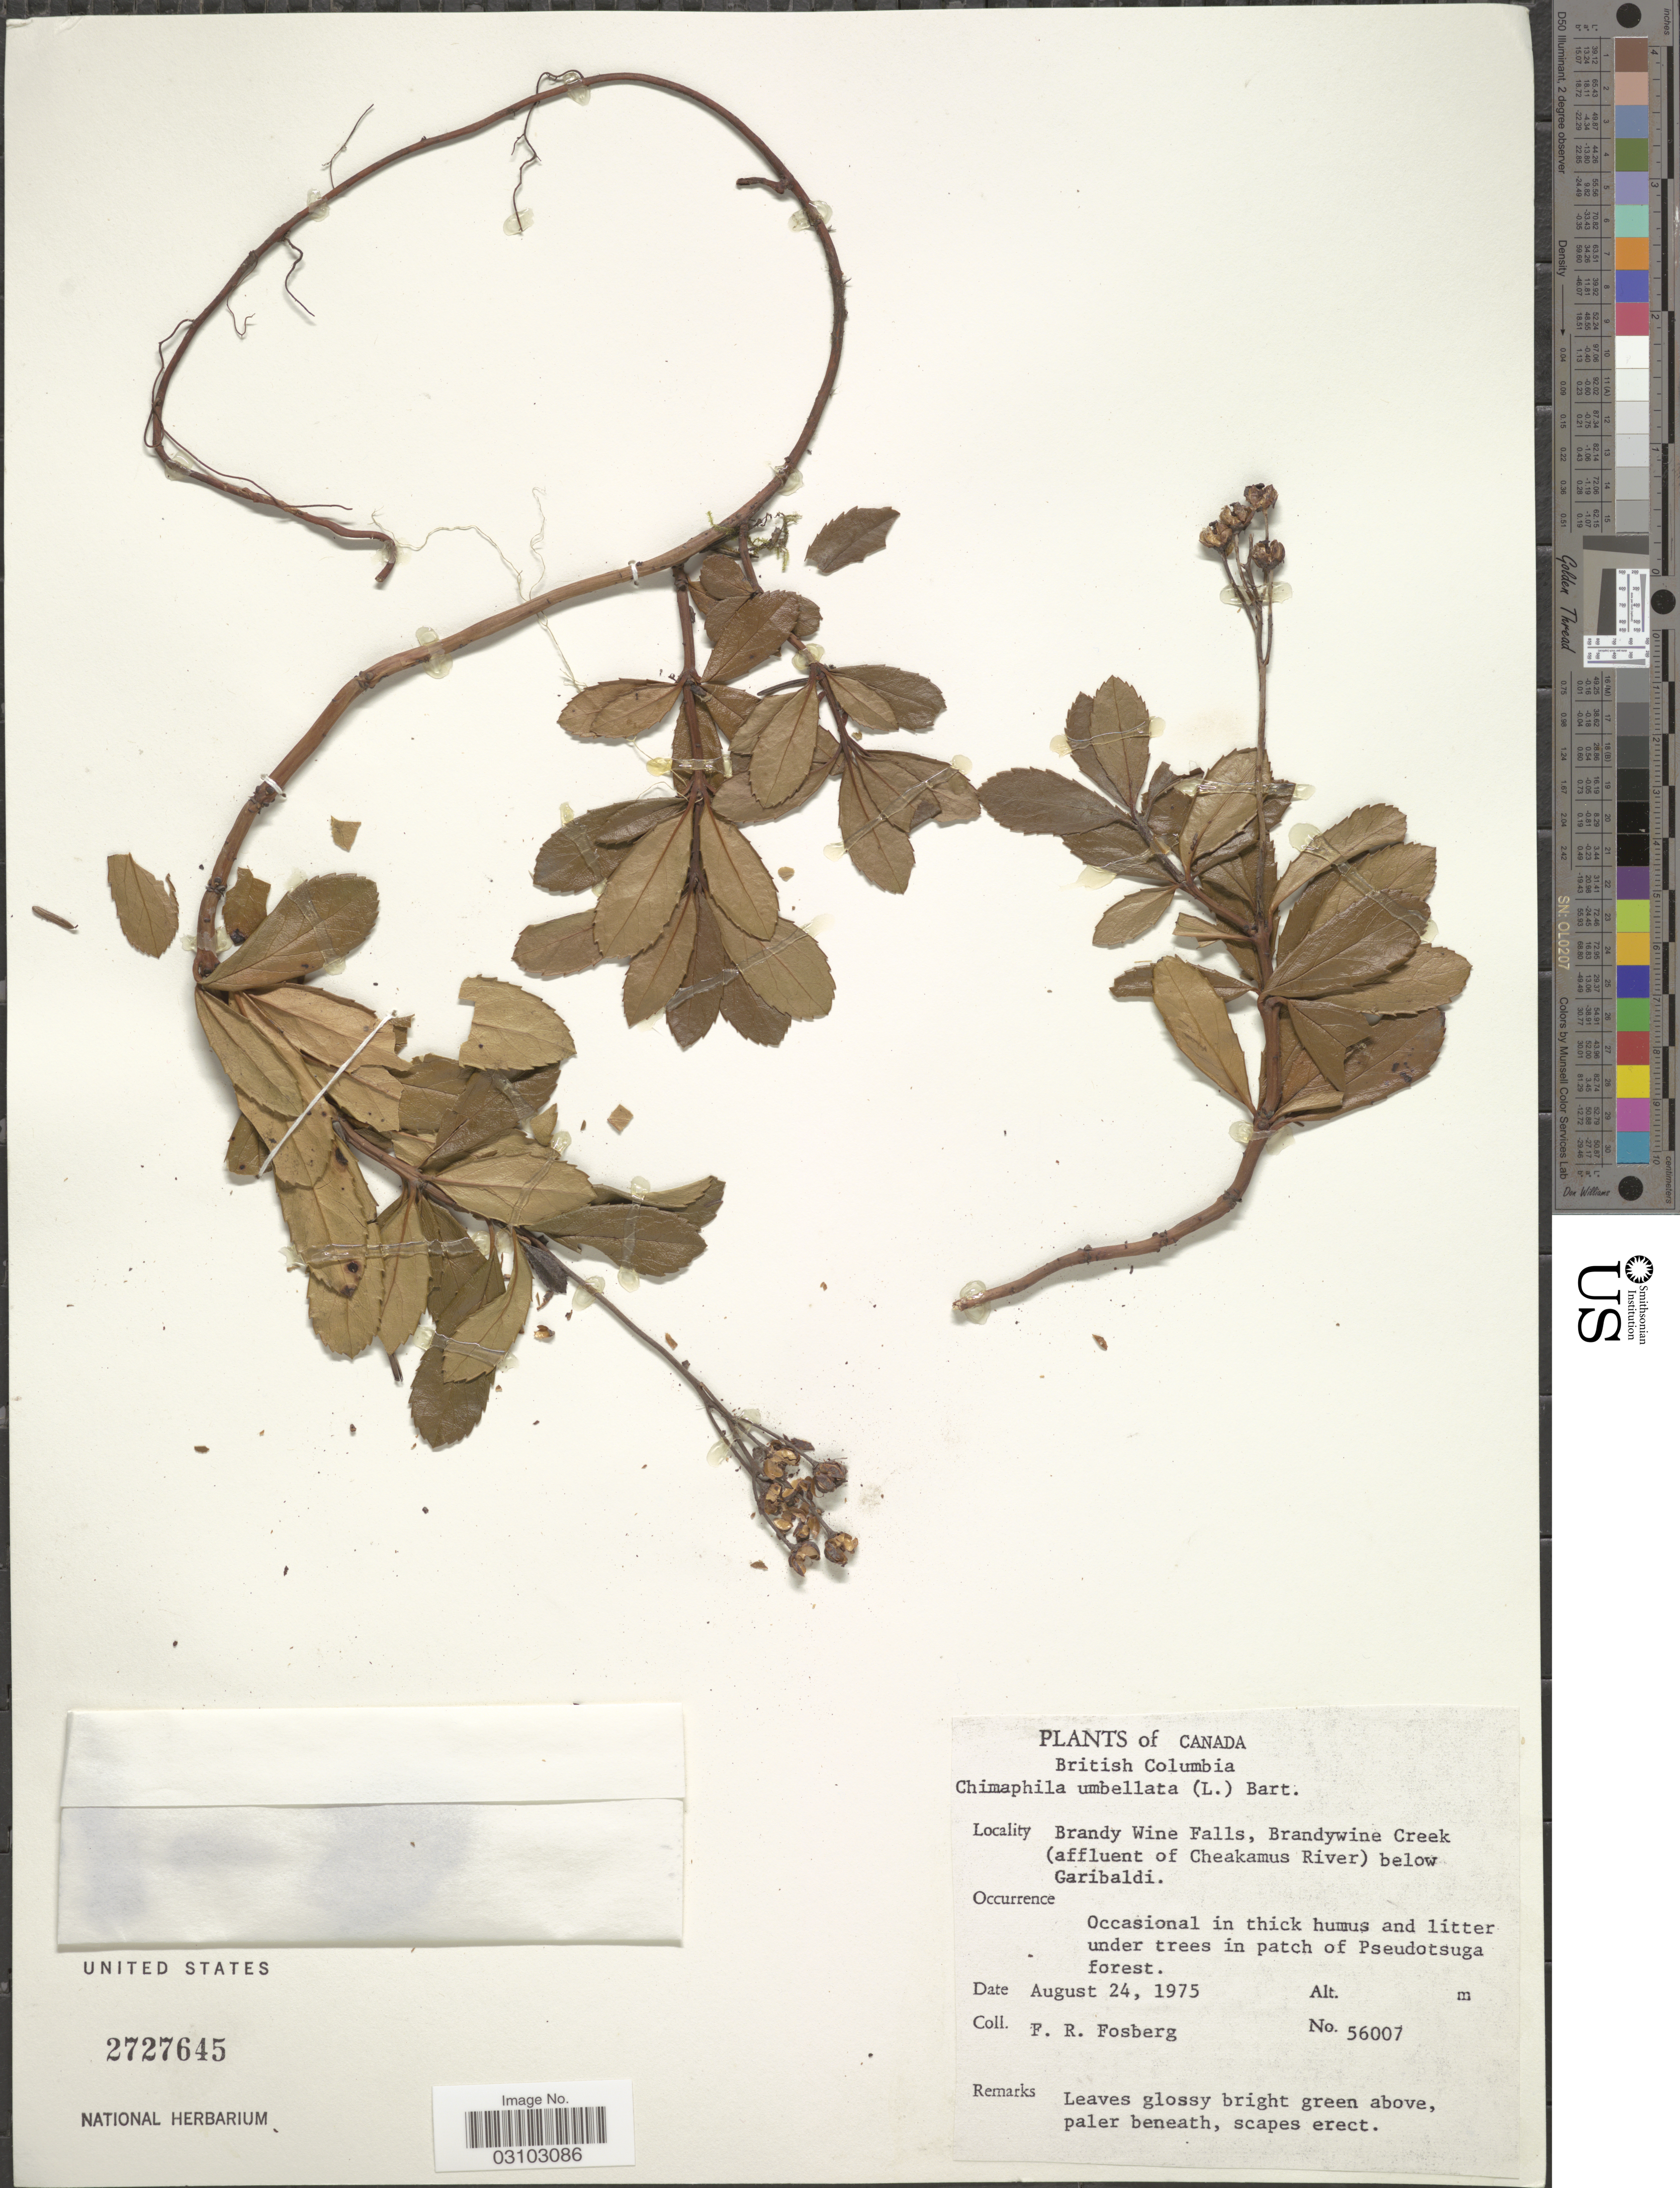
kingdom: Plantae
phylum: Tracheophyta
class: Magnoliopsida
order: Ericales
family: Ericaceae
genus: Chimaphila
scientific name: Chimaphila umbellata var. occidentalis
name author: (Rydb.) S.F. Blake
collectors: F. R. Fosberg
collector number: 56007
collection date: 1975-08-24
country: Canada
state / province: British Columbia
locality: Brandy Wine Falls, Brandywine Creek (affluent of Cheakamus River) below Garibaldi.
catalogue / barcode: US 2727645